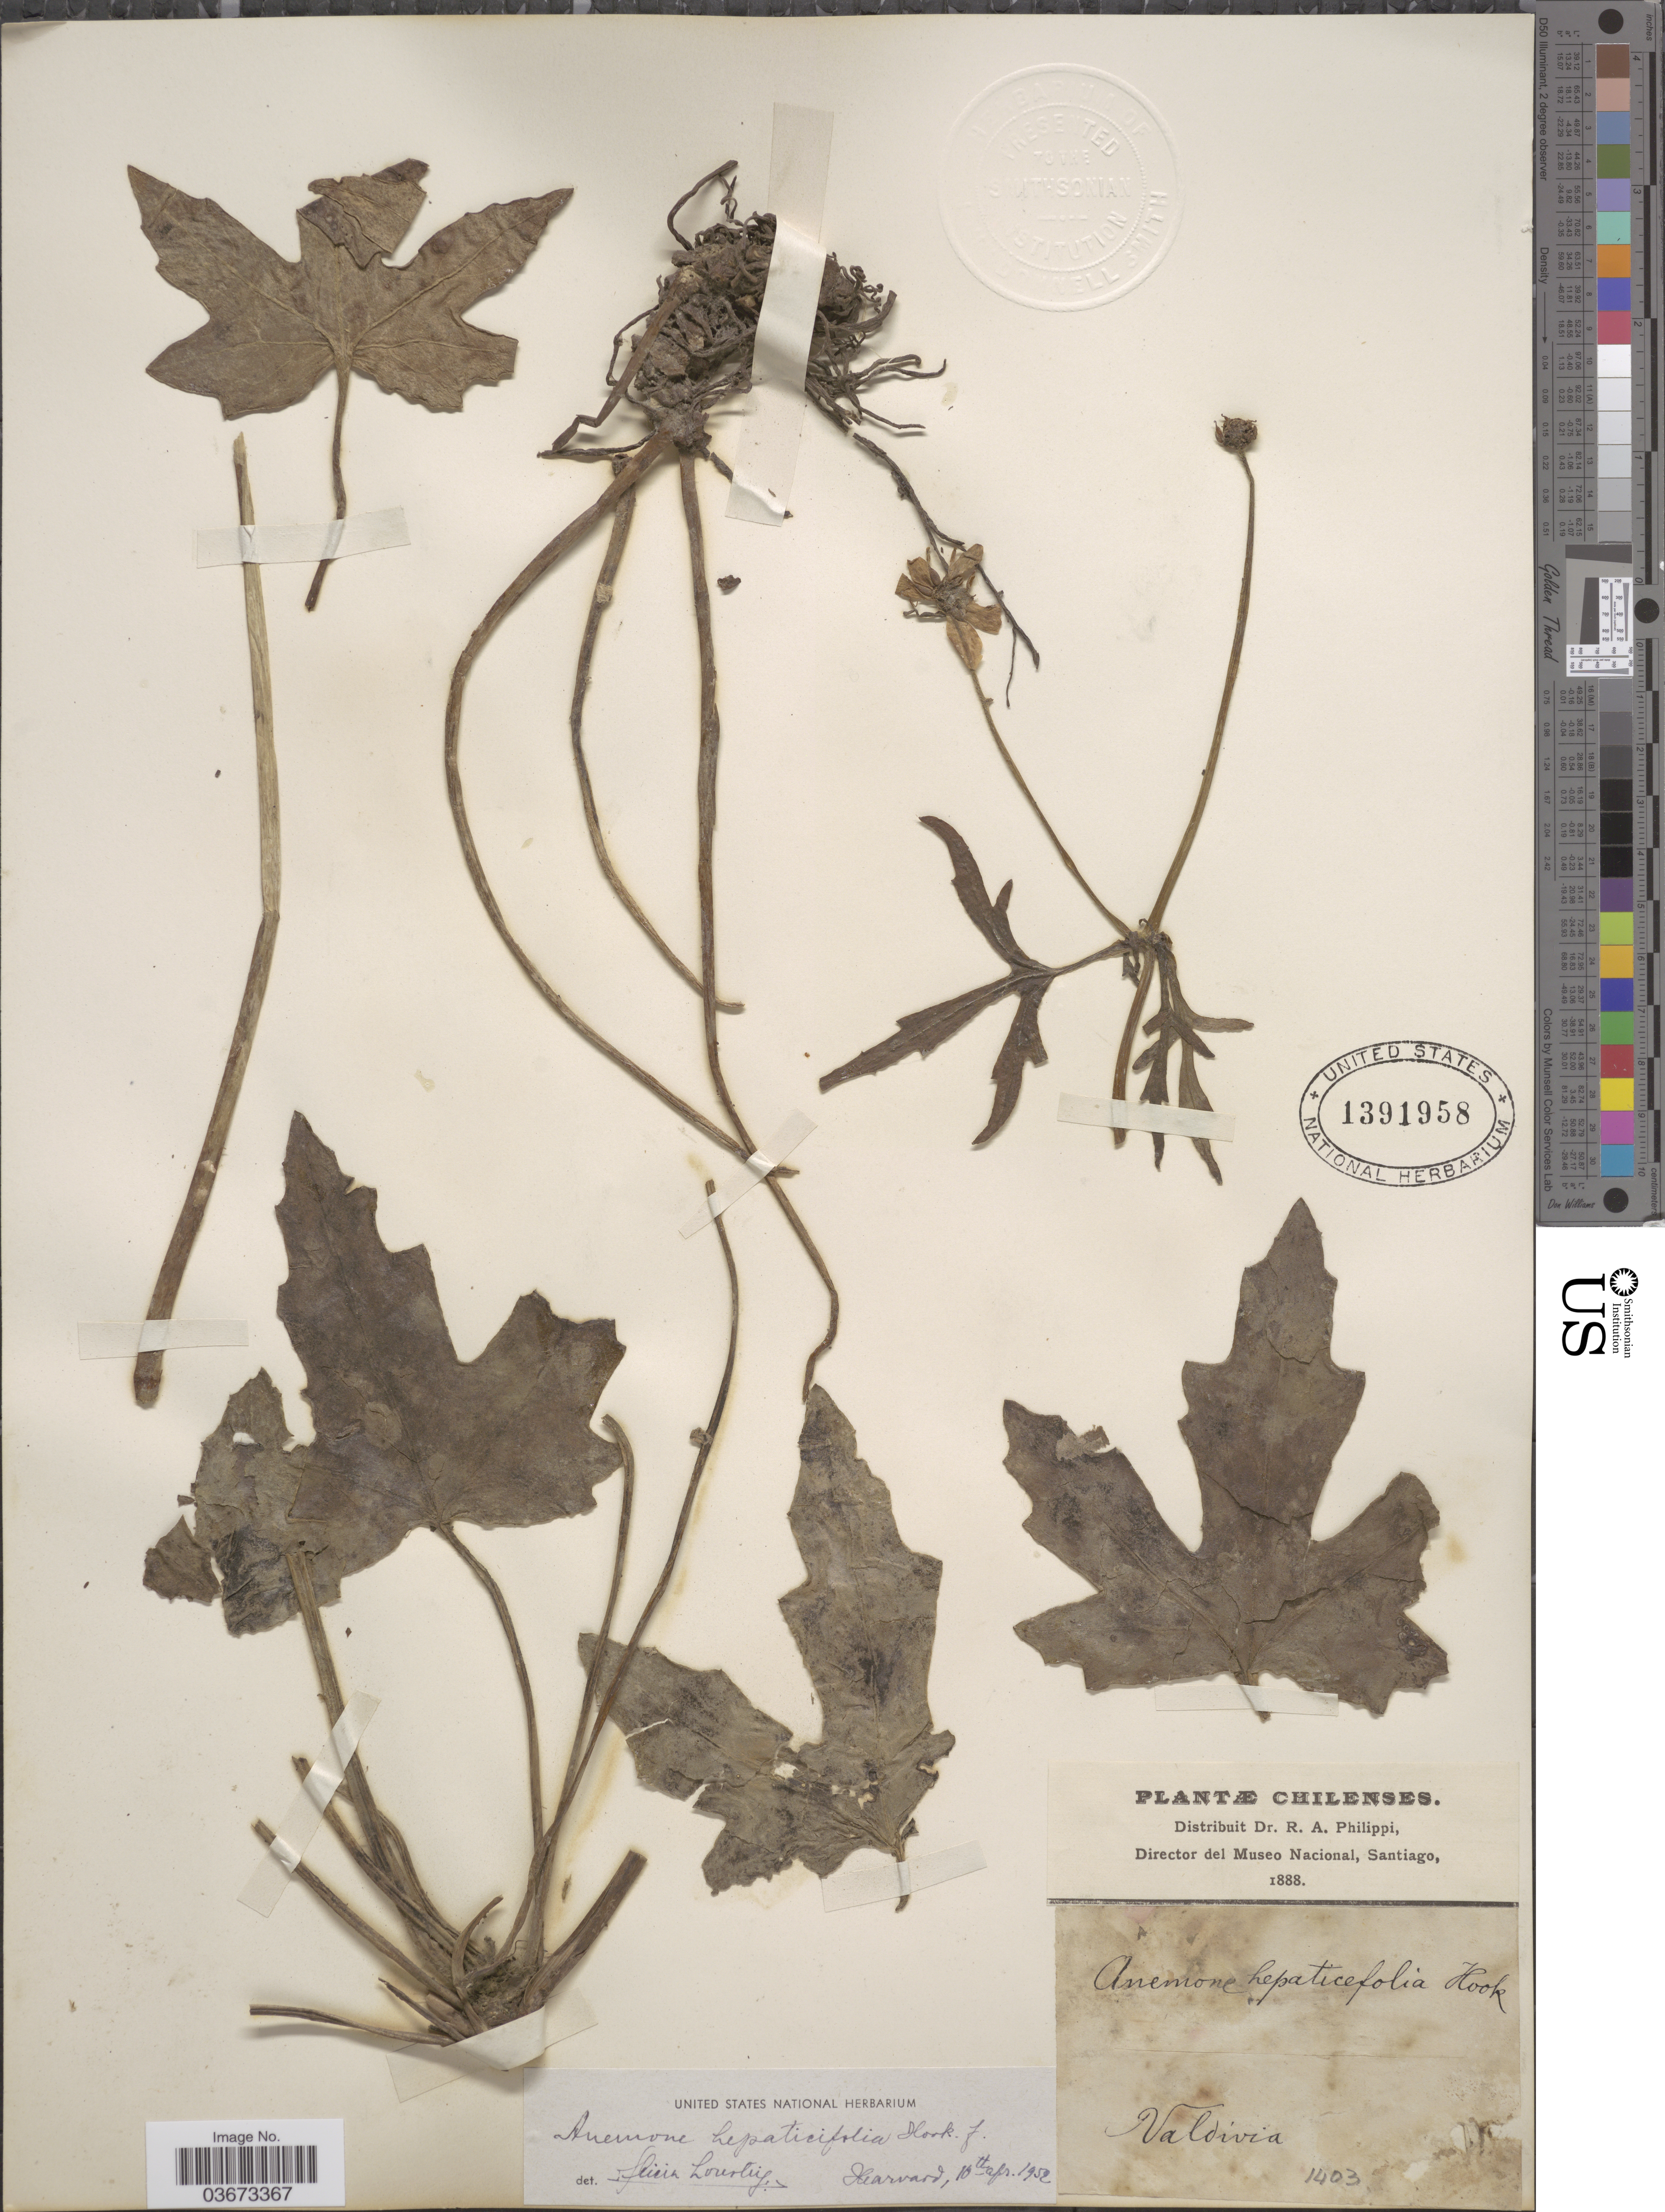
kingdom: Plantae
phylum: Tracheophyta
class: Magnoliopsida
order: Ranunculales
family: Ranunculaceae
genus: Anemone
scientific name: Anemone hepaticifolia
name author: Hook.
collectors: ex. herb. R.A. Philippi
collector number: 1403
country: Chile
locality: Valdivia.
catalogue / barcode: US 1391958